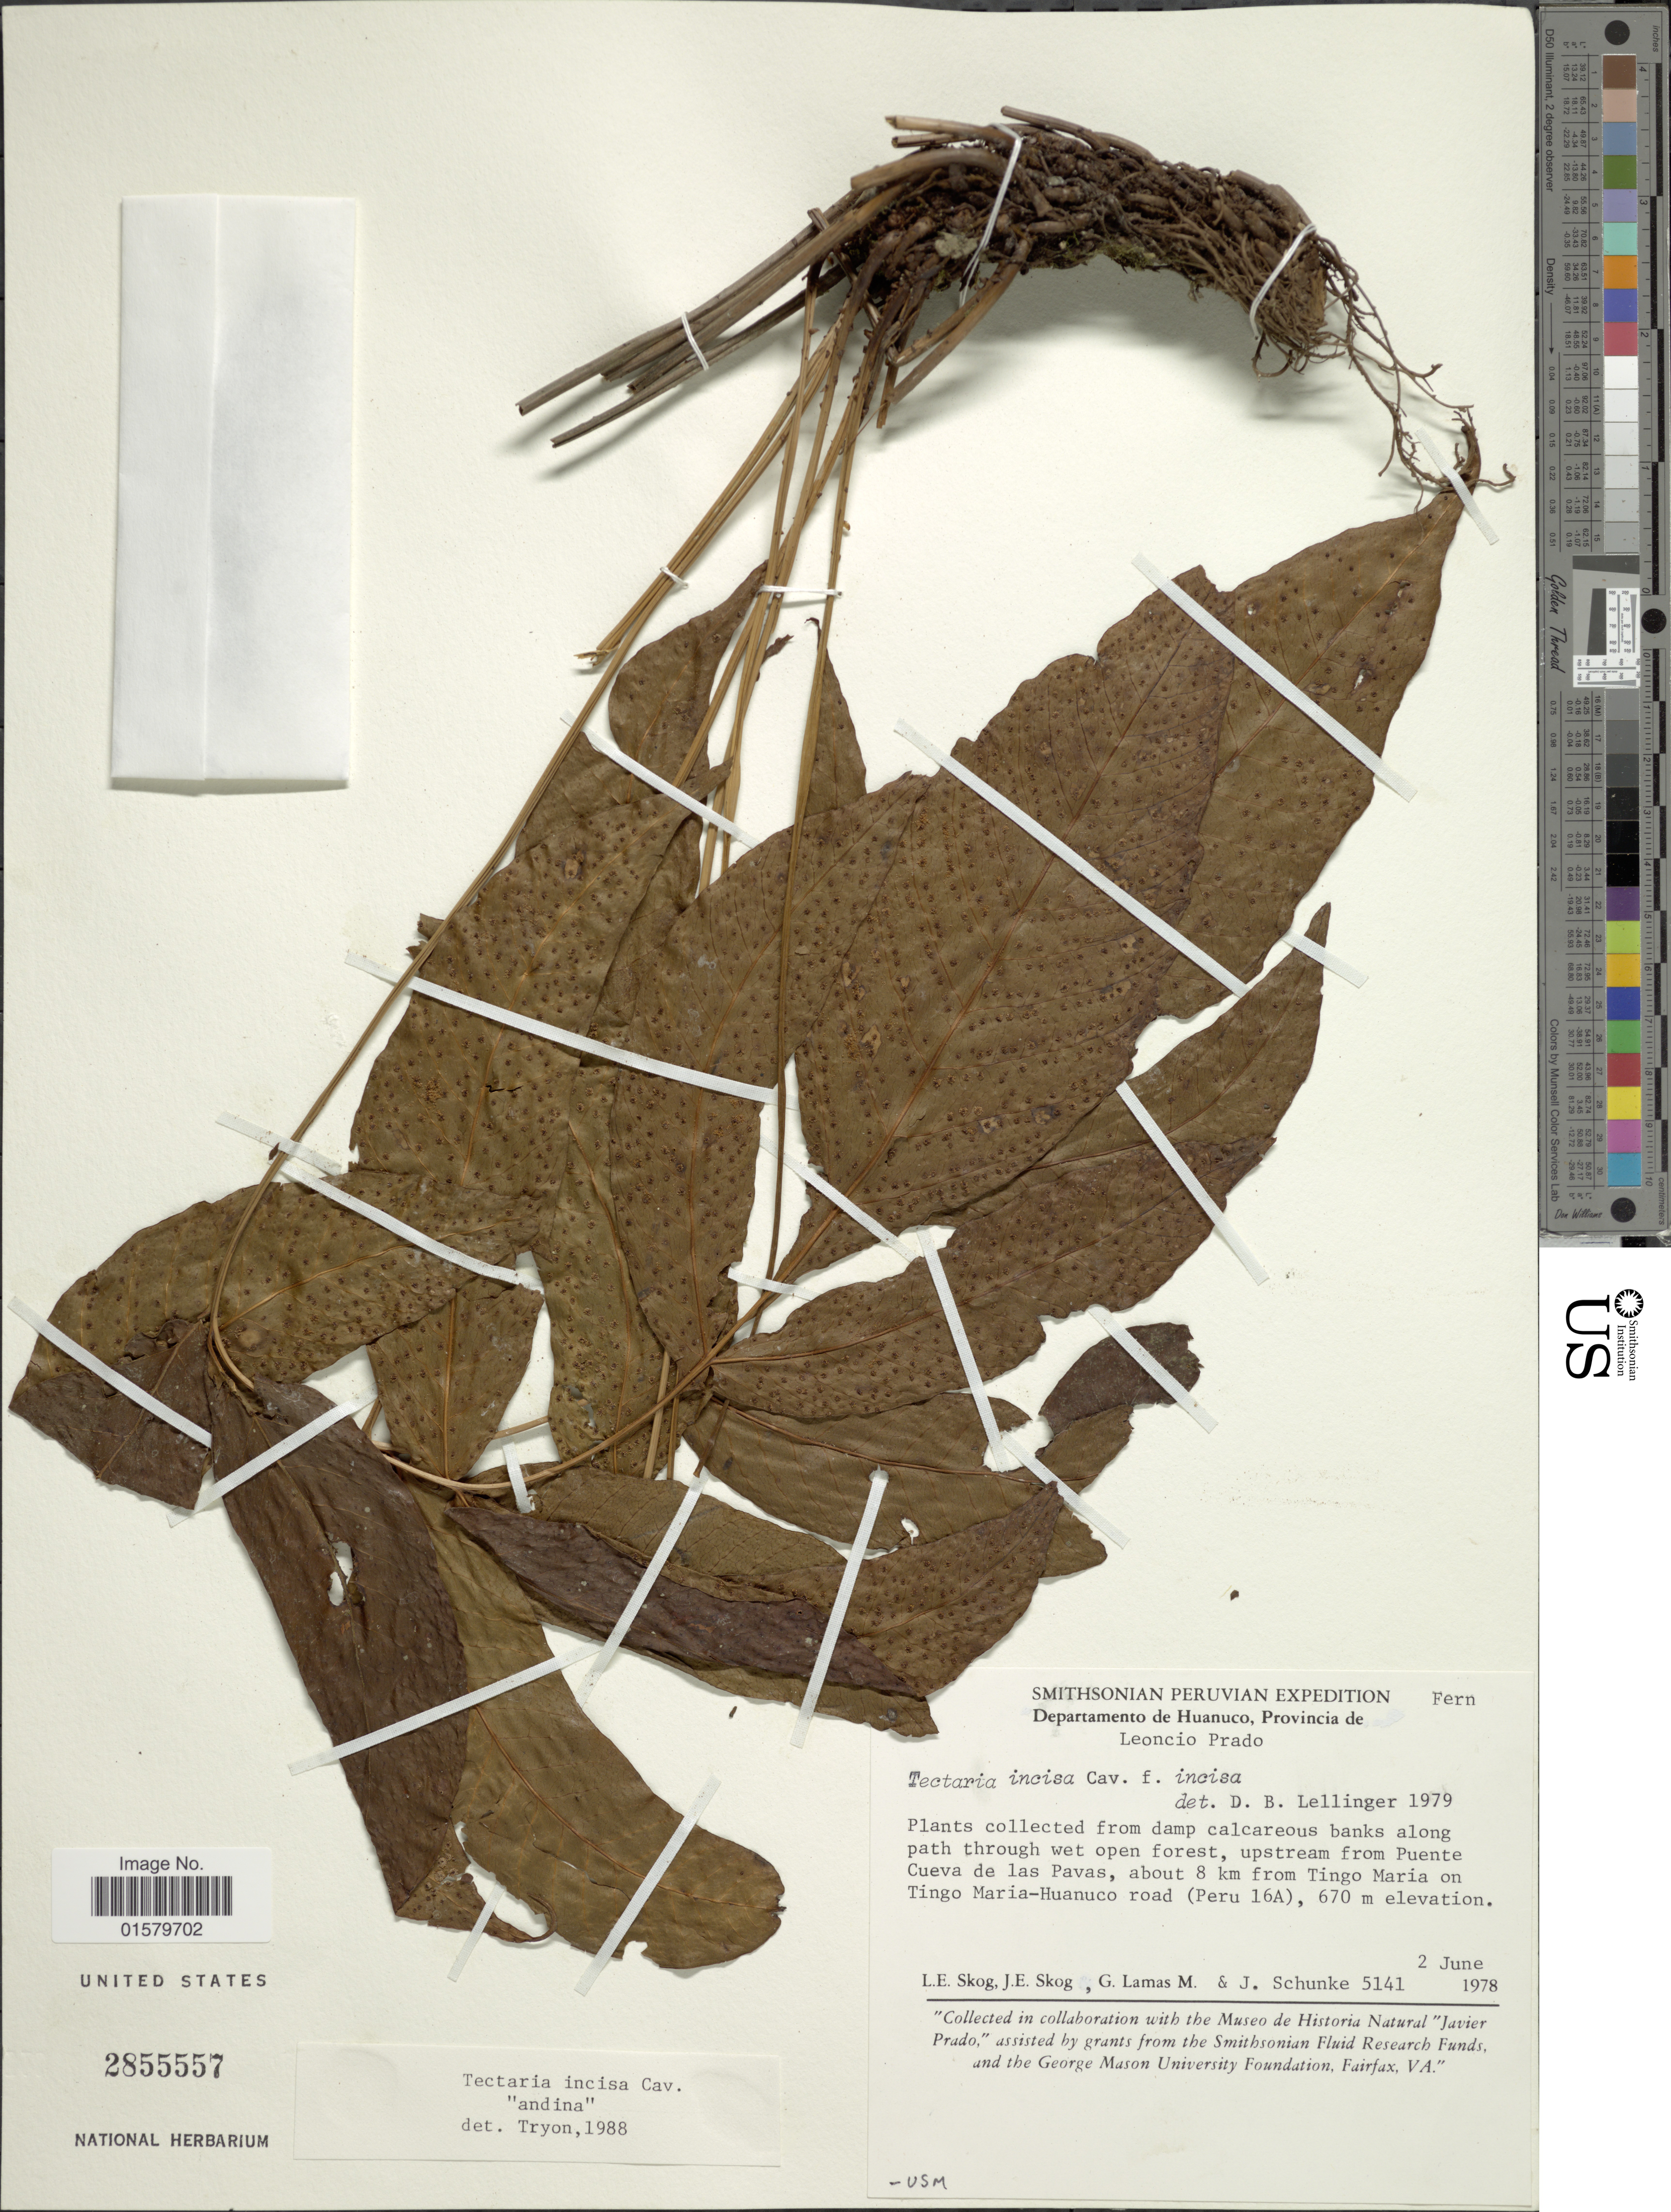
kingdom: Plantae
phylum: Tracheophyta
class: Polypodiopsida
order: Polypodiales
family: Tectariaceae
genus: Tectaria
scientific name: Tectaria incisa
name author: Cav.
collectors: L. E. Skog, J. E. Skog, G. Lamas M. & J. M. Schunke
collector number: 5141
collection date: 1978-06-02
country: Peru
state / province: Huánuco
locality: Provincia de Leoncio Prado, plants collected from damp calcareous banks along path through wet open forest, upstream from Puente Cueva de las Pavas, about 8 km from Tingo Maria on Tingo Maria - Huanuco road (Peru 16A)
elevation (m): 670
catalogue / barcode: US 2855557